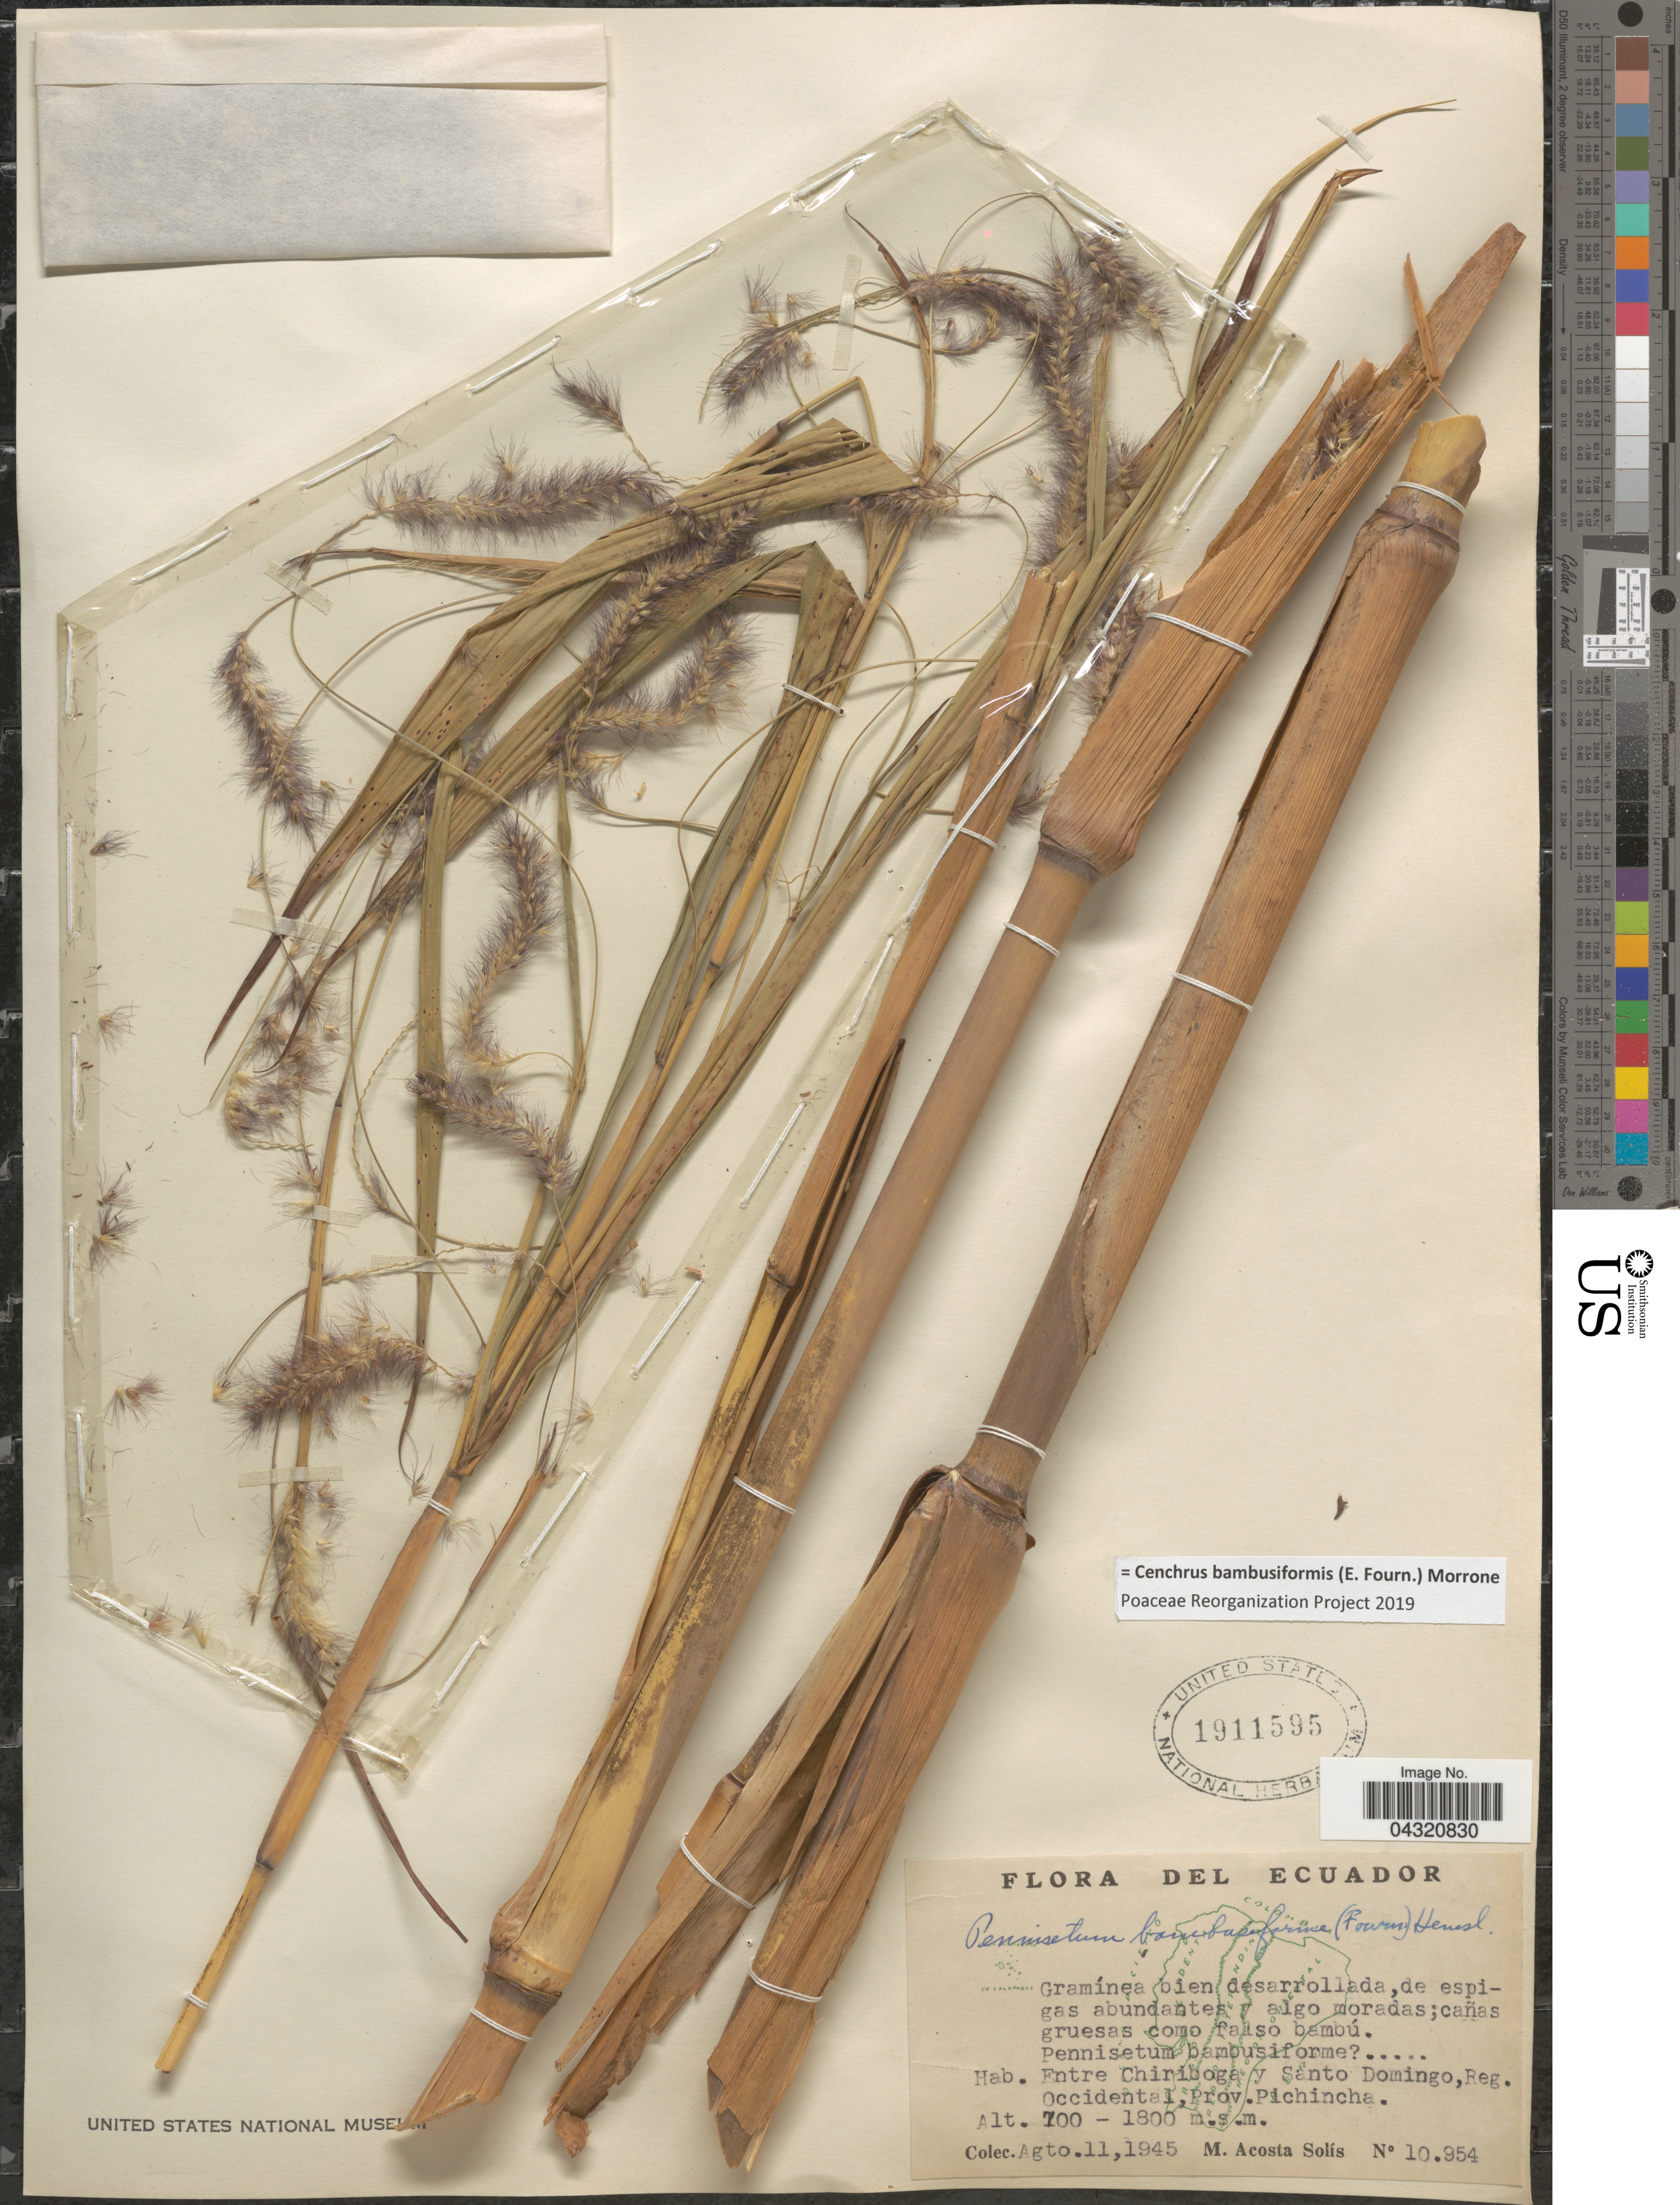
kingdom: Plantae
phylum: Tracheophyta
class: Liliopsida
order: Poales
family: Poaceae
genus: Cenchrus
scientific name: Cenchrus bambusiformis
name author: (E. Fourn.) Morrone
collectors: M. Acosta Solis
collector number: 10954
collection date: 1945-08-11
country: Ecuador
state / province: Pichincha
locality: Entre Chiriboga y Santo Domingo, Reg. Occidental.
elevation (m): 700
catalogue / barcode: US 1911595